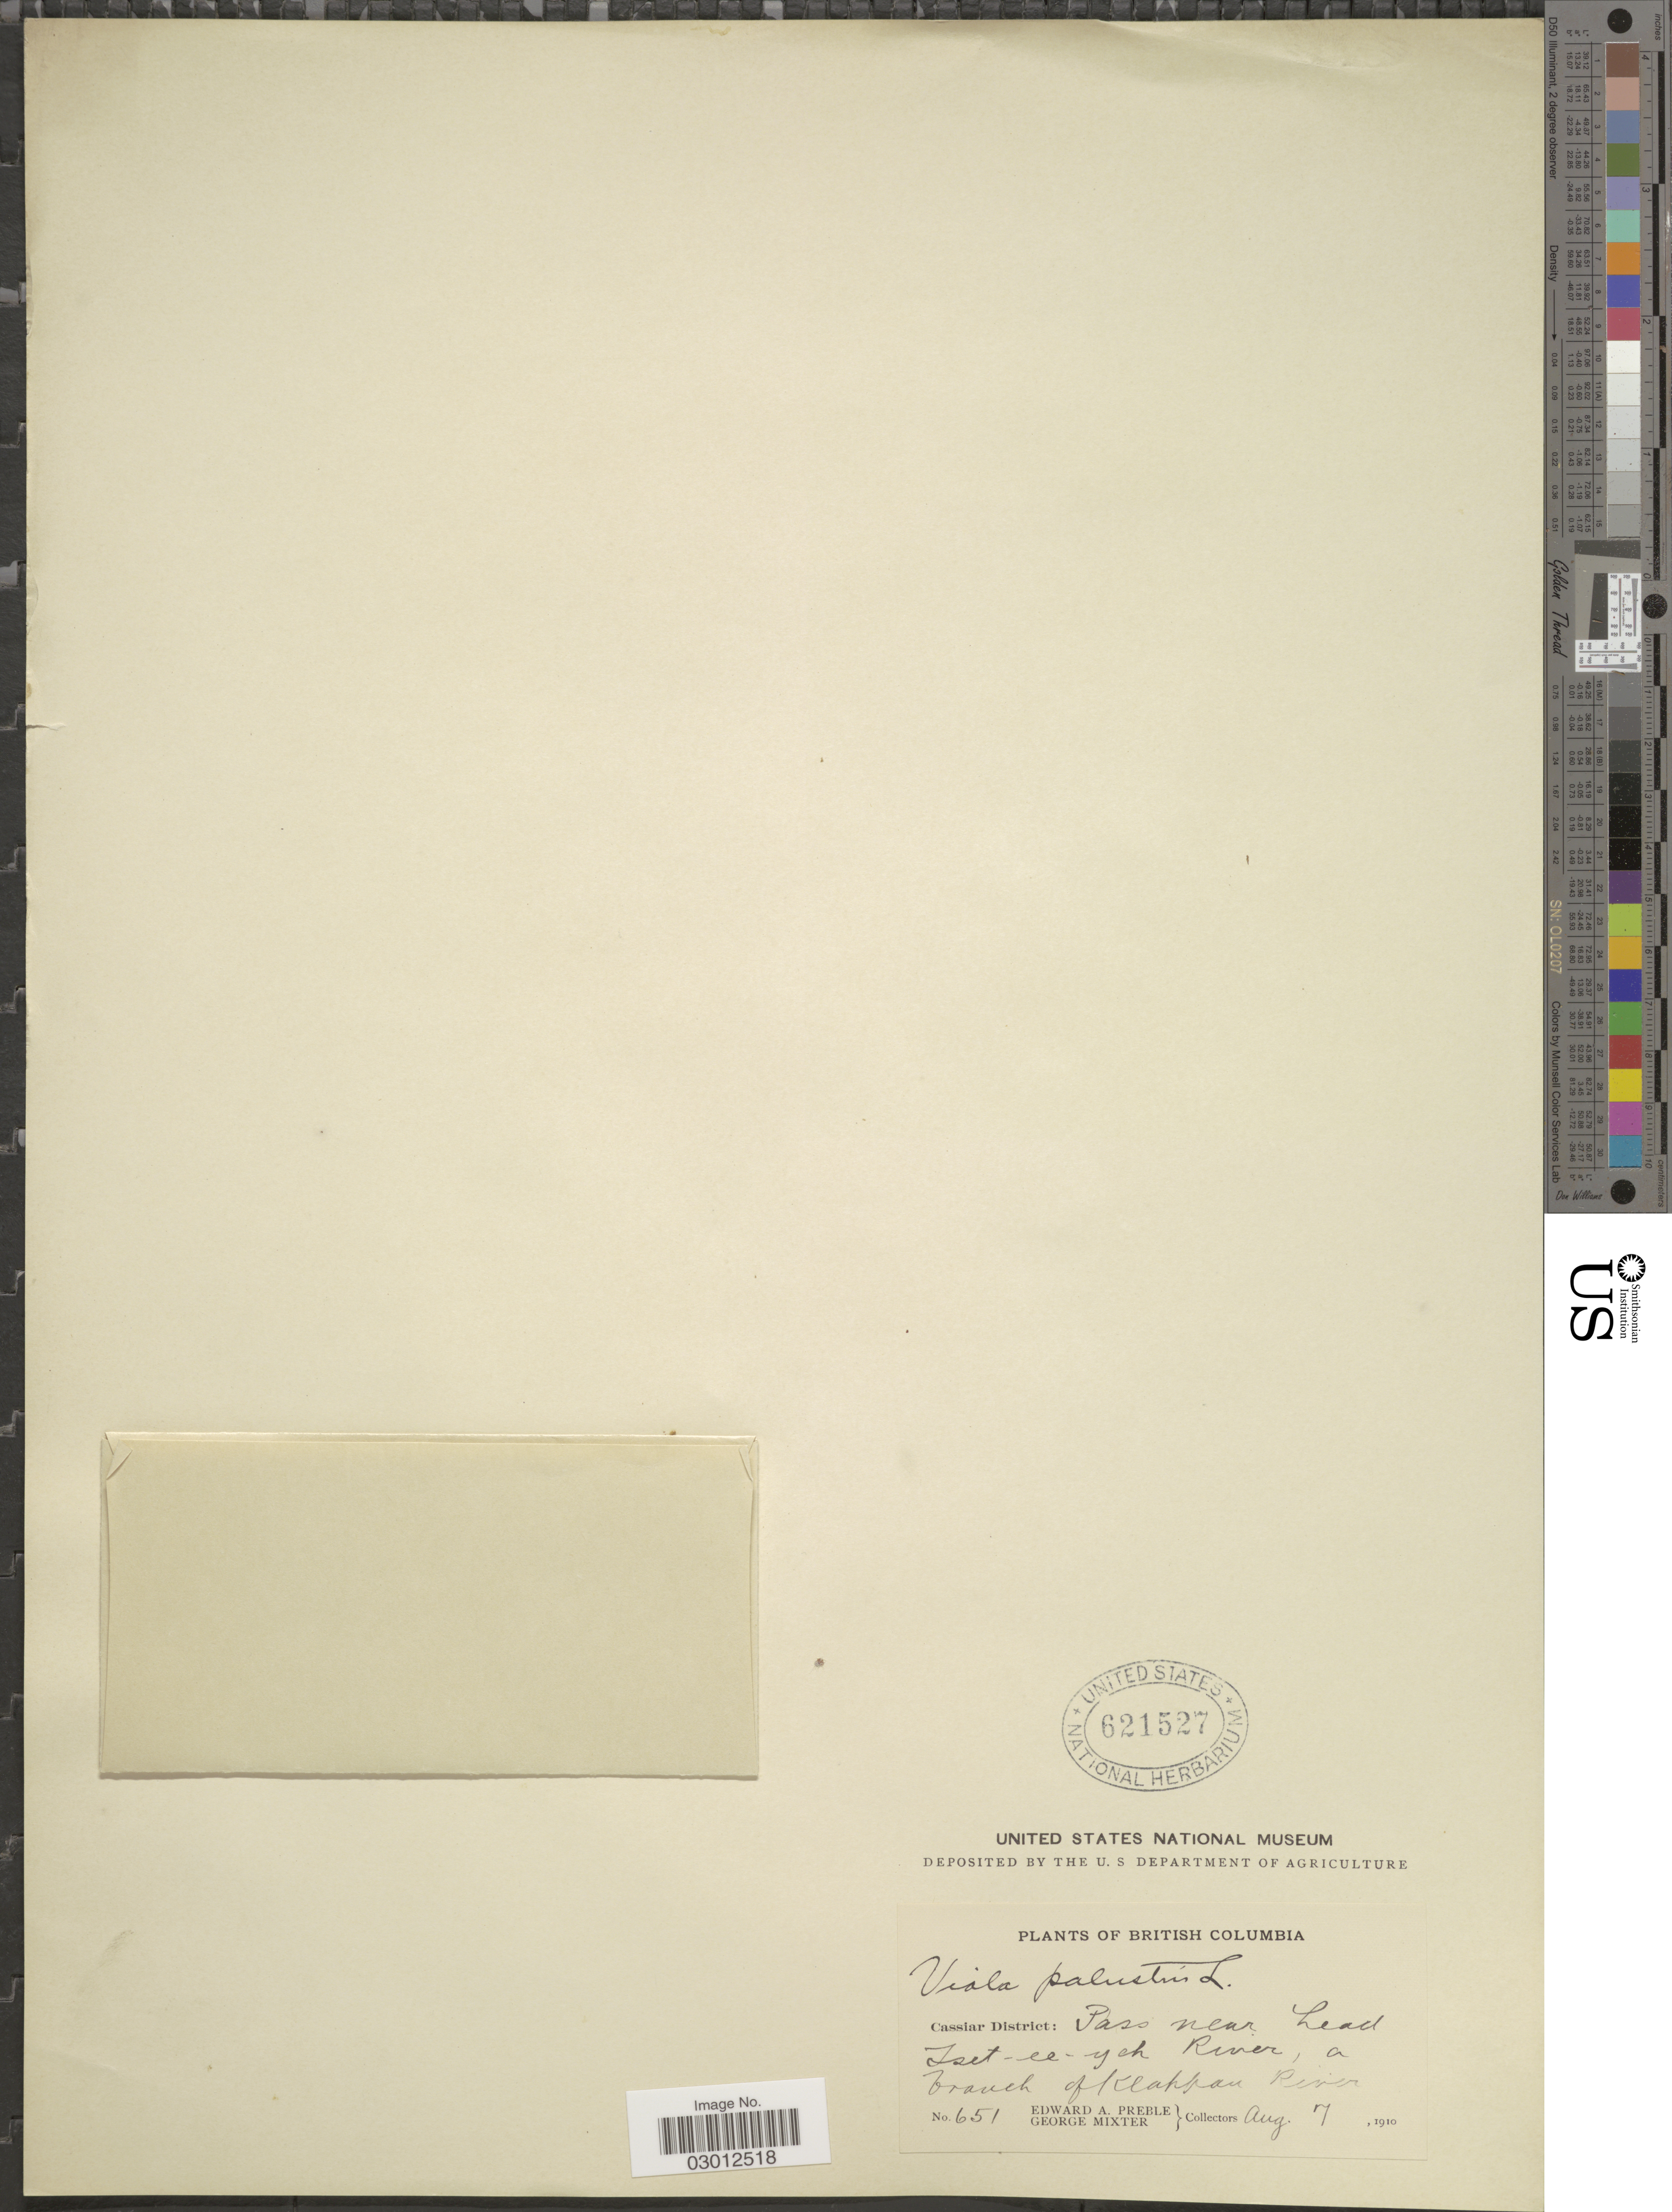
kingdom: Plantae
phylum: Tracheophyta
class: Magnoliopsida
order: Malpighiales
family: Violaceae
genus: Viola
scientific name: Viola palustris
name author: L.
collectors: E. Preble & G. Mixter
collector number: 651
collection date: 1910-08-07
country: Canada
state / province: British Columbia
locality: Cassiar District: Pass near head Iset-ee-yeh River, a branch of Klappan River.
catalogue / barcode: US 621527